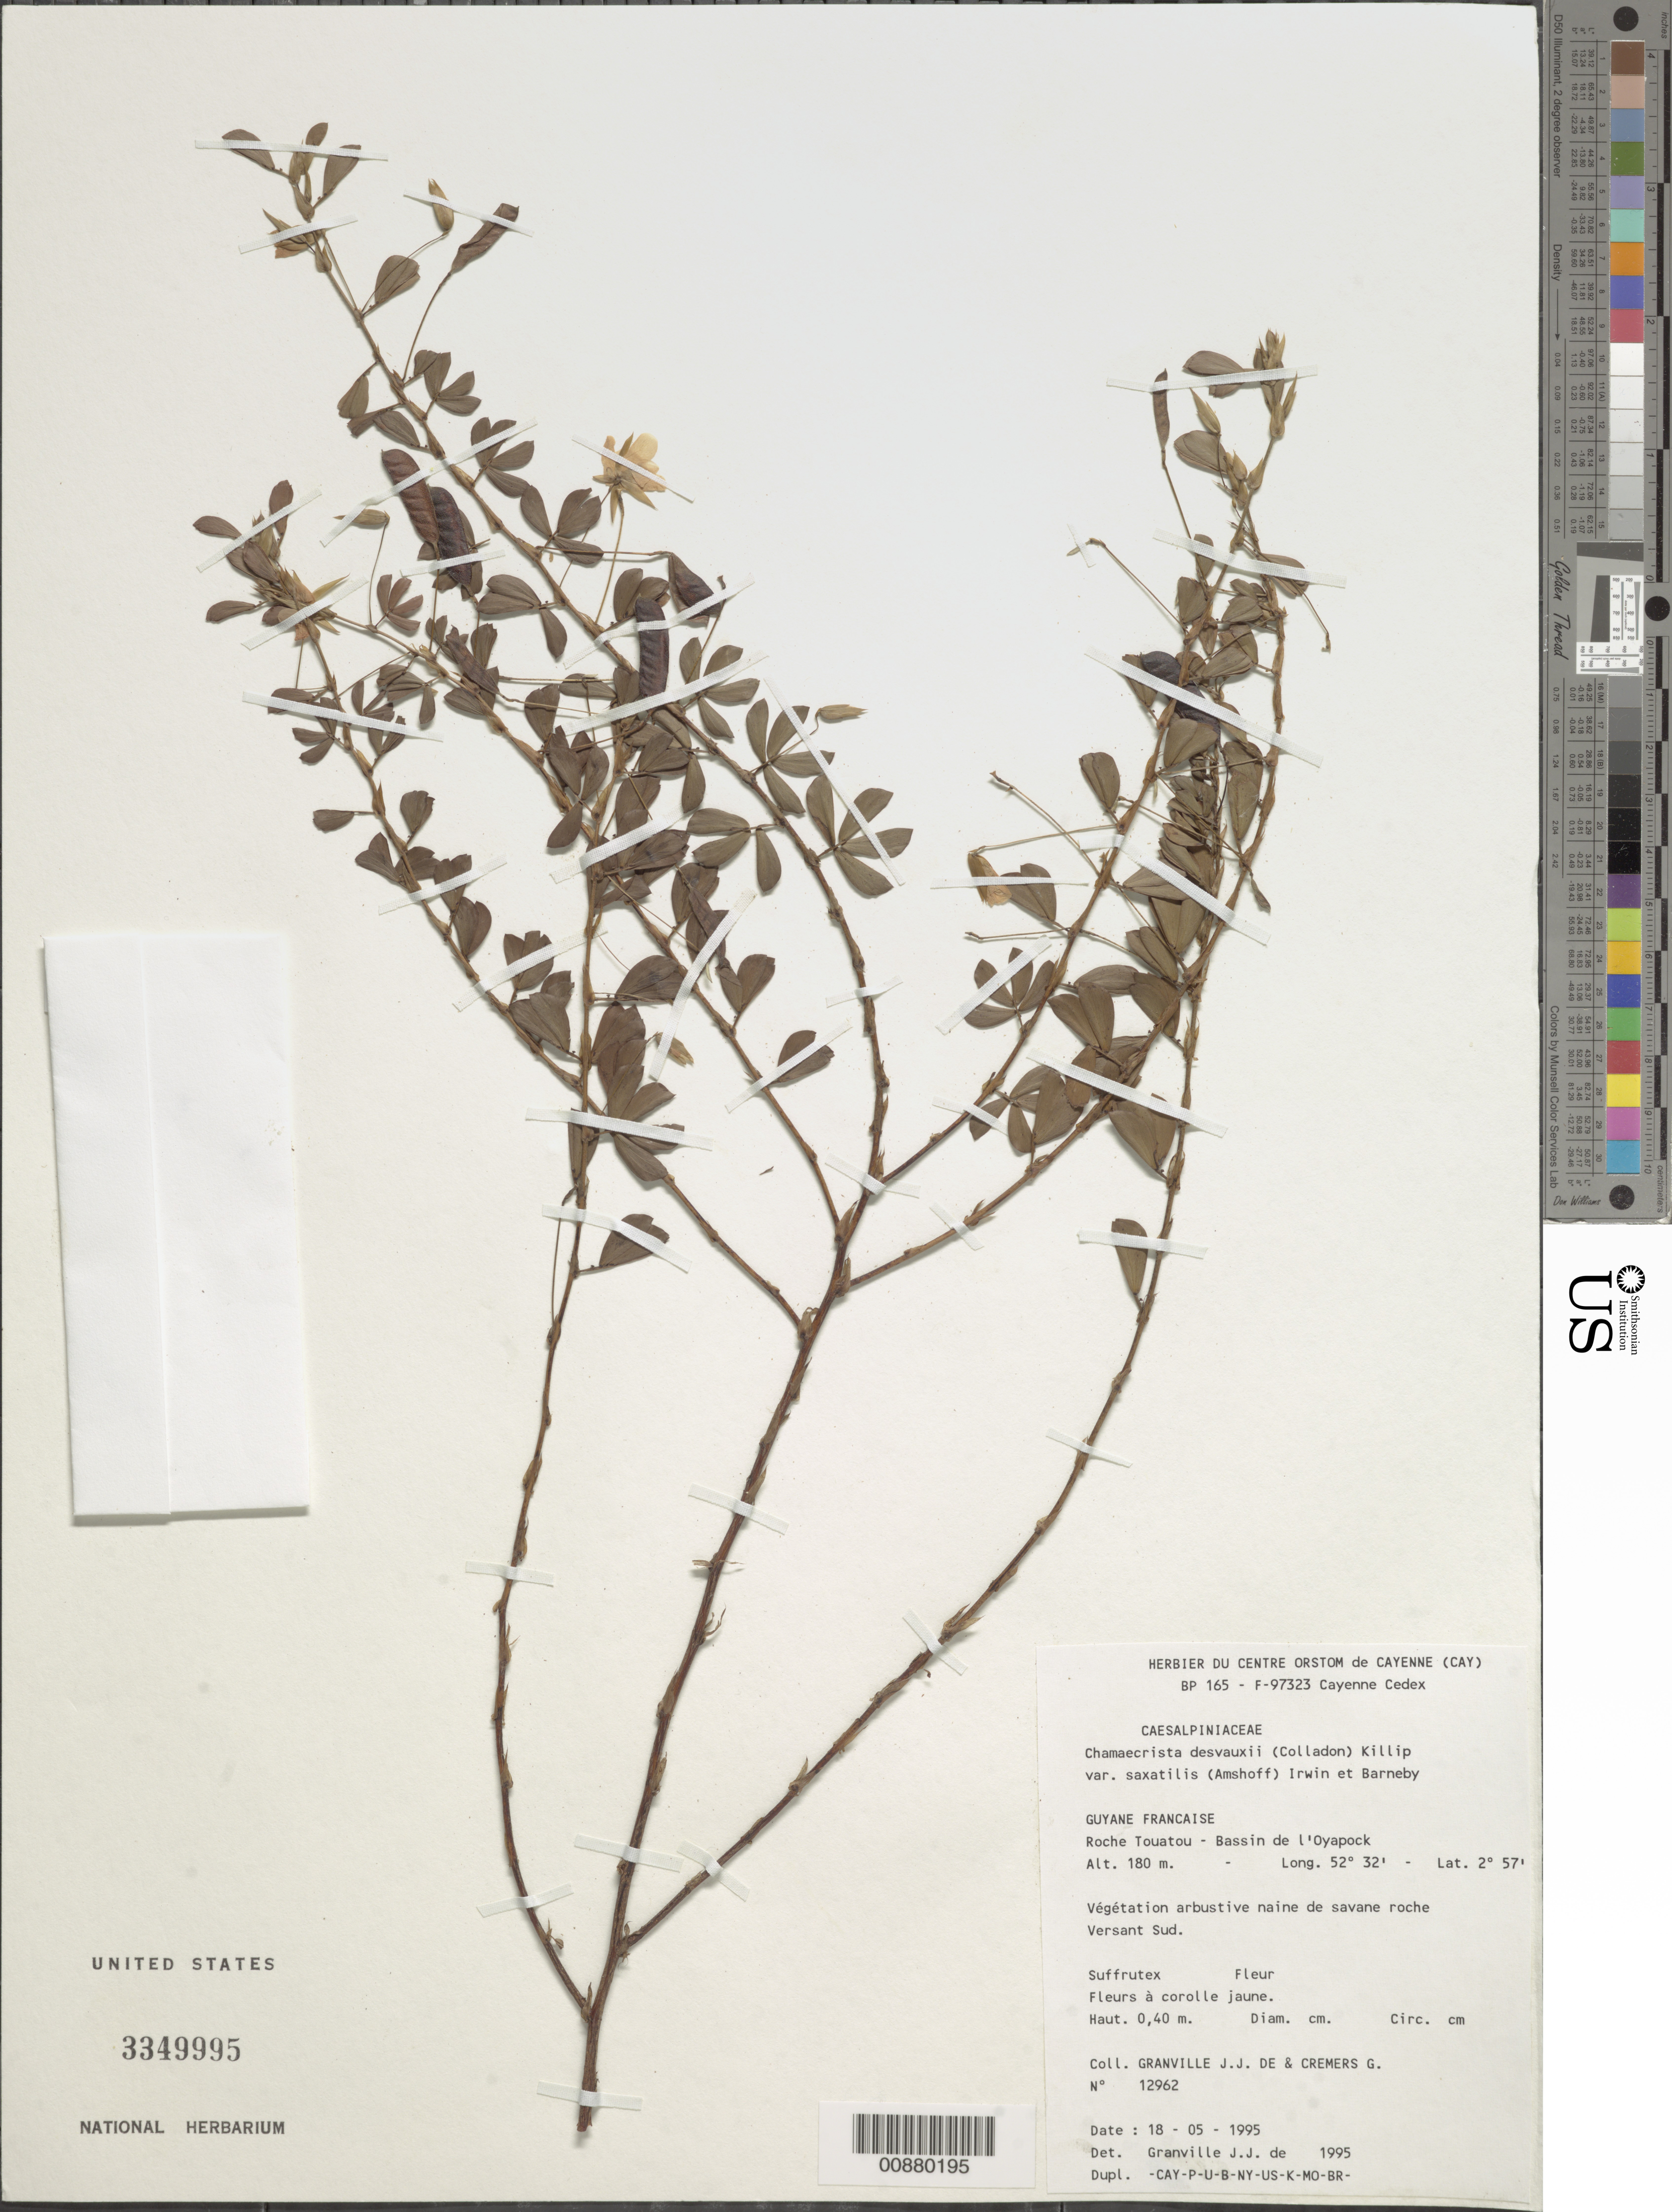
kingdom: Plantae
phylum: Tracheophyta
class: Magnoliopsida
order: Fabales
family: Fabaceae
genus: Chamaecrista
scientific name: Chamaecrista desvauxii var. saxatilis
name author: (Amshoff) H.S. Irwin & Barneby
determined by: Granville, J. J. de, (CAY), Institut de Recherche pour le Developpement (IRD) (FRENCH GUIANA)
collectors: J.-J. de Granville & G. Cremers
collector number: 12962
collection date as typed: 18-May-95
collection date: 1995-05-18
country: French Guiana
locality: Roche Touatou, Bassin de l'Oyapock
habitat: Vegetación arbusive naine de savane roche; versant sud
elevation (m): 150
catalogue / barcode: US 3349995